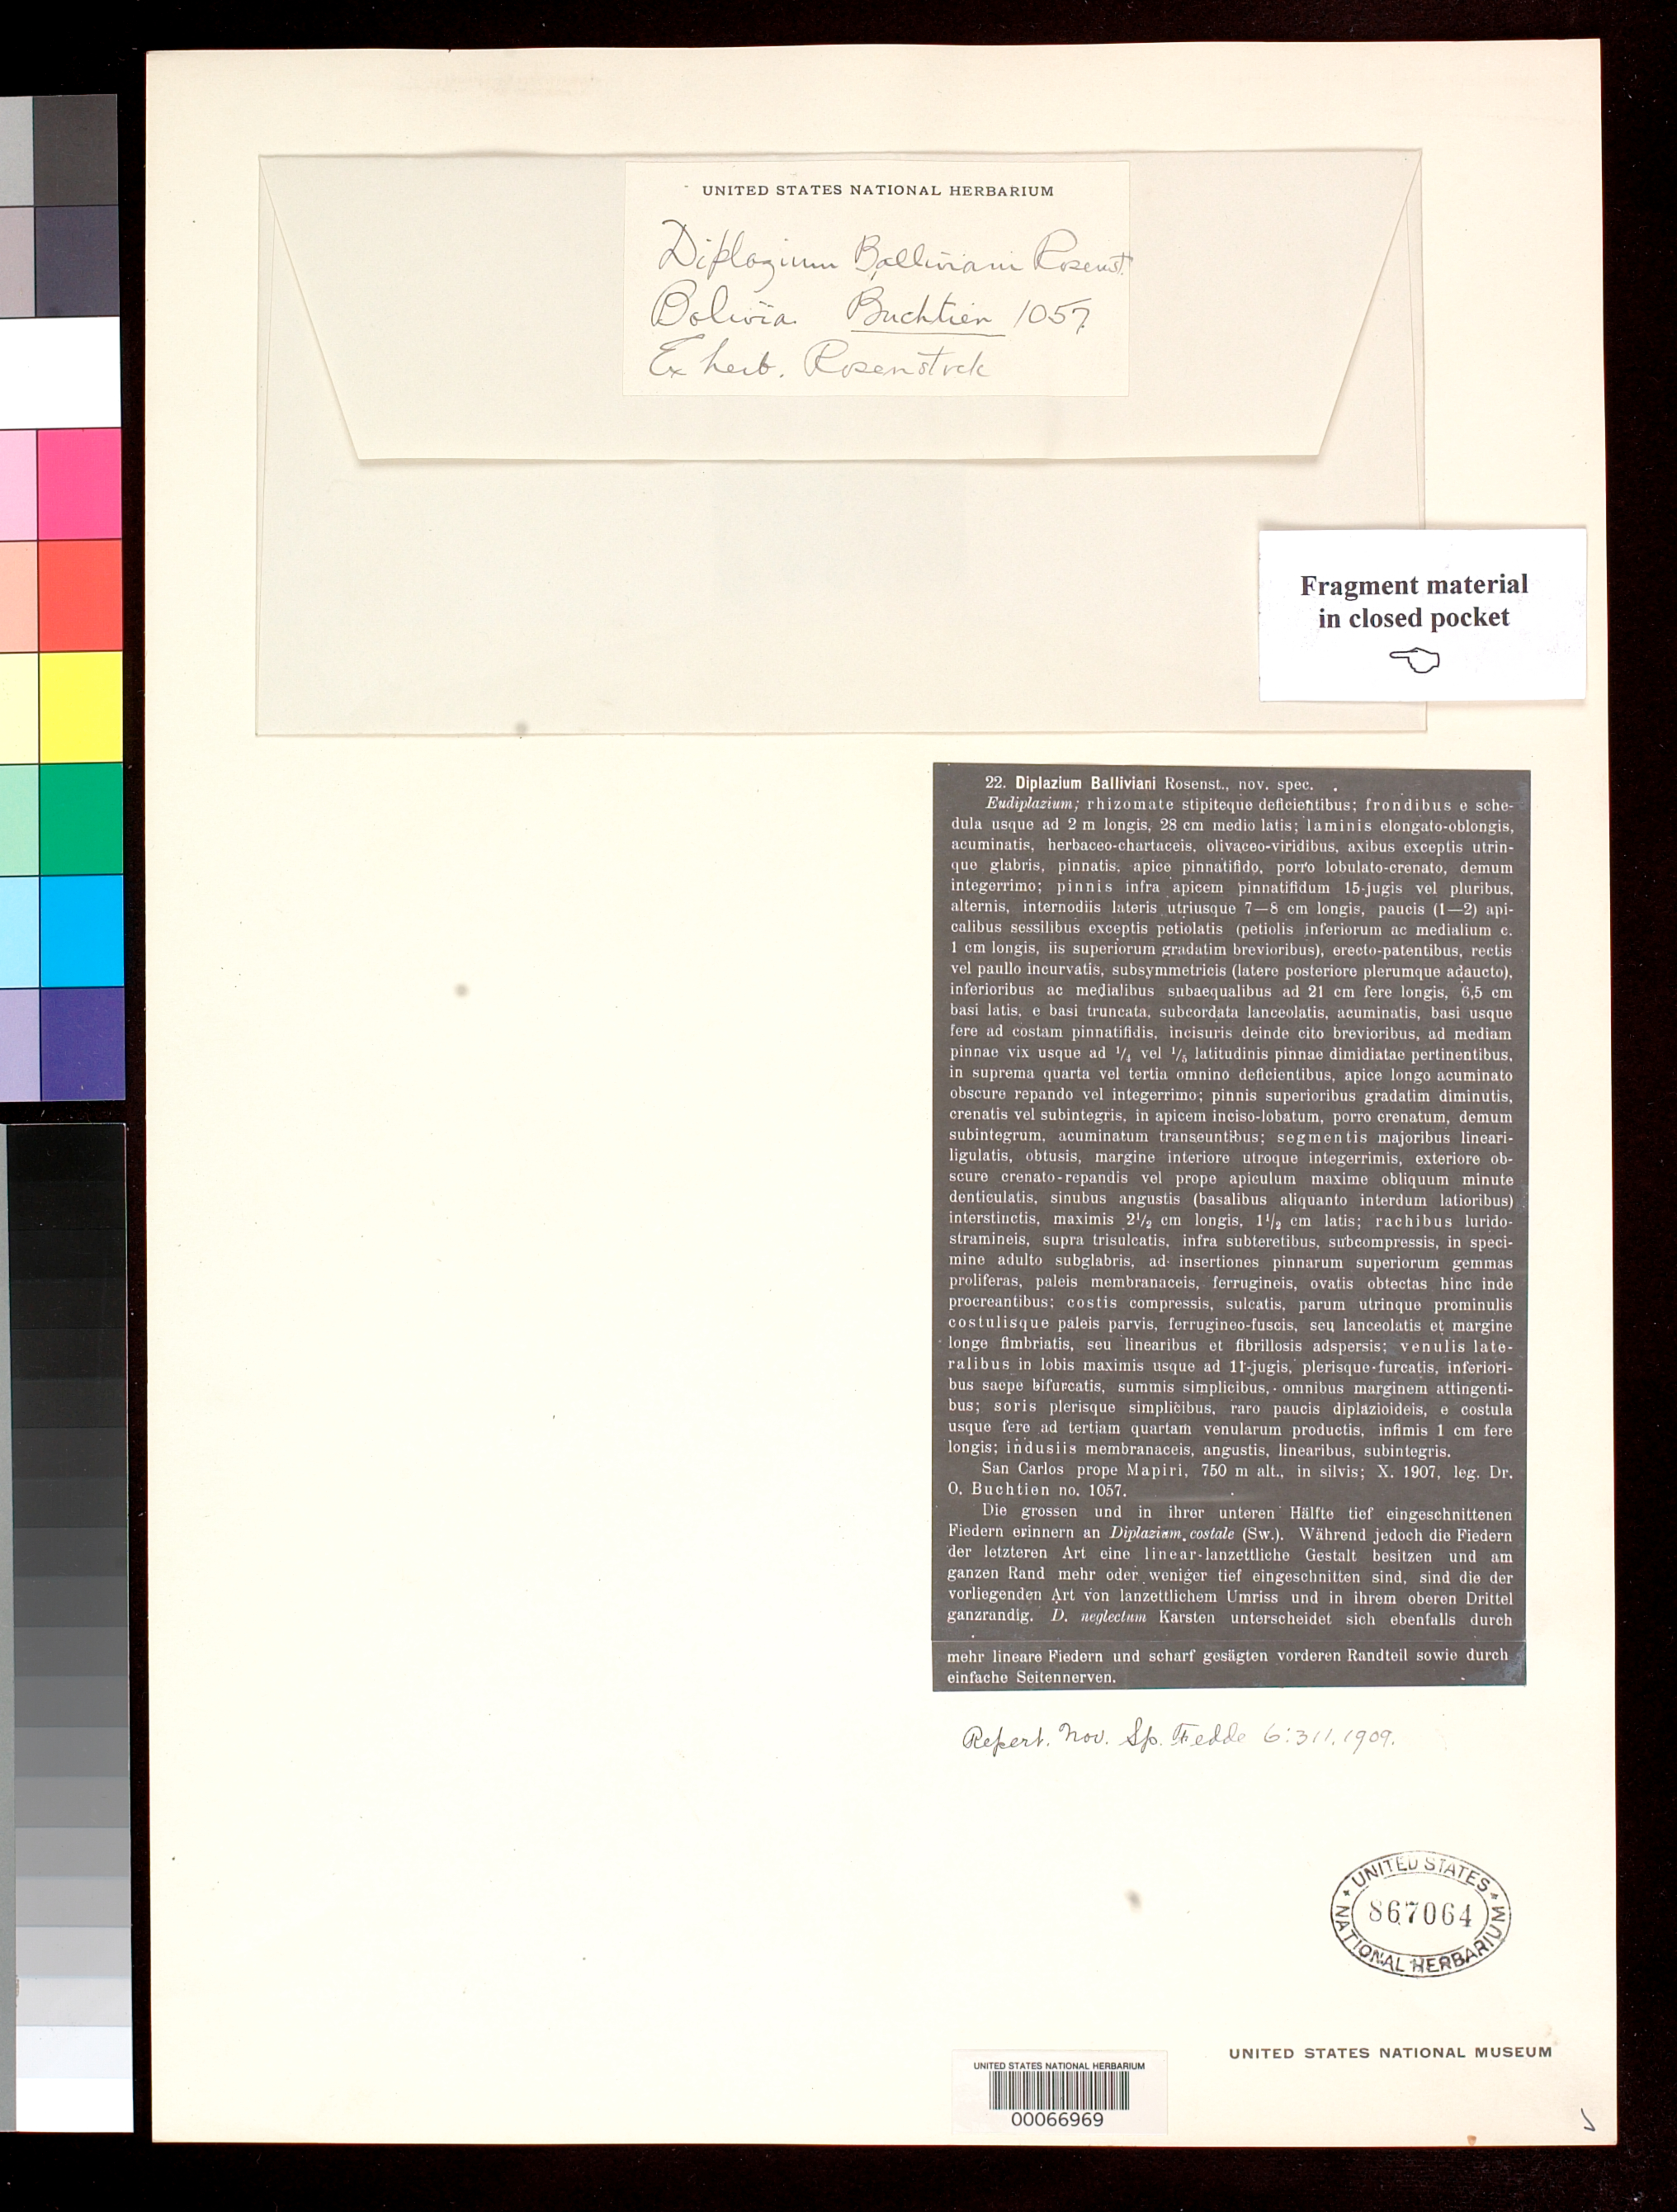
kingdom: Plantae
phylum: Tracheophyta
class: Polypodiopsida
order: Polypodiales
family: Athyriaceae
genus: Diplazium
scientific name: Diplazium balliviani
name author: Rosenst.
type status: Isotype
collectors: O. Buchtien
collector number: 1057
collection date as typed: Oct 1907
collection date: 1907-10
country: Bolivia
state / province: La Paz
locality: San Carlos prope Mapiri.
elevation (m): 750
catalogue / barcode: US 867064